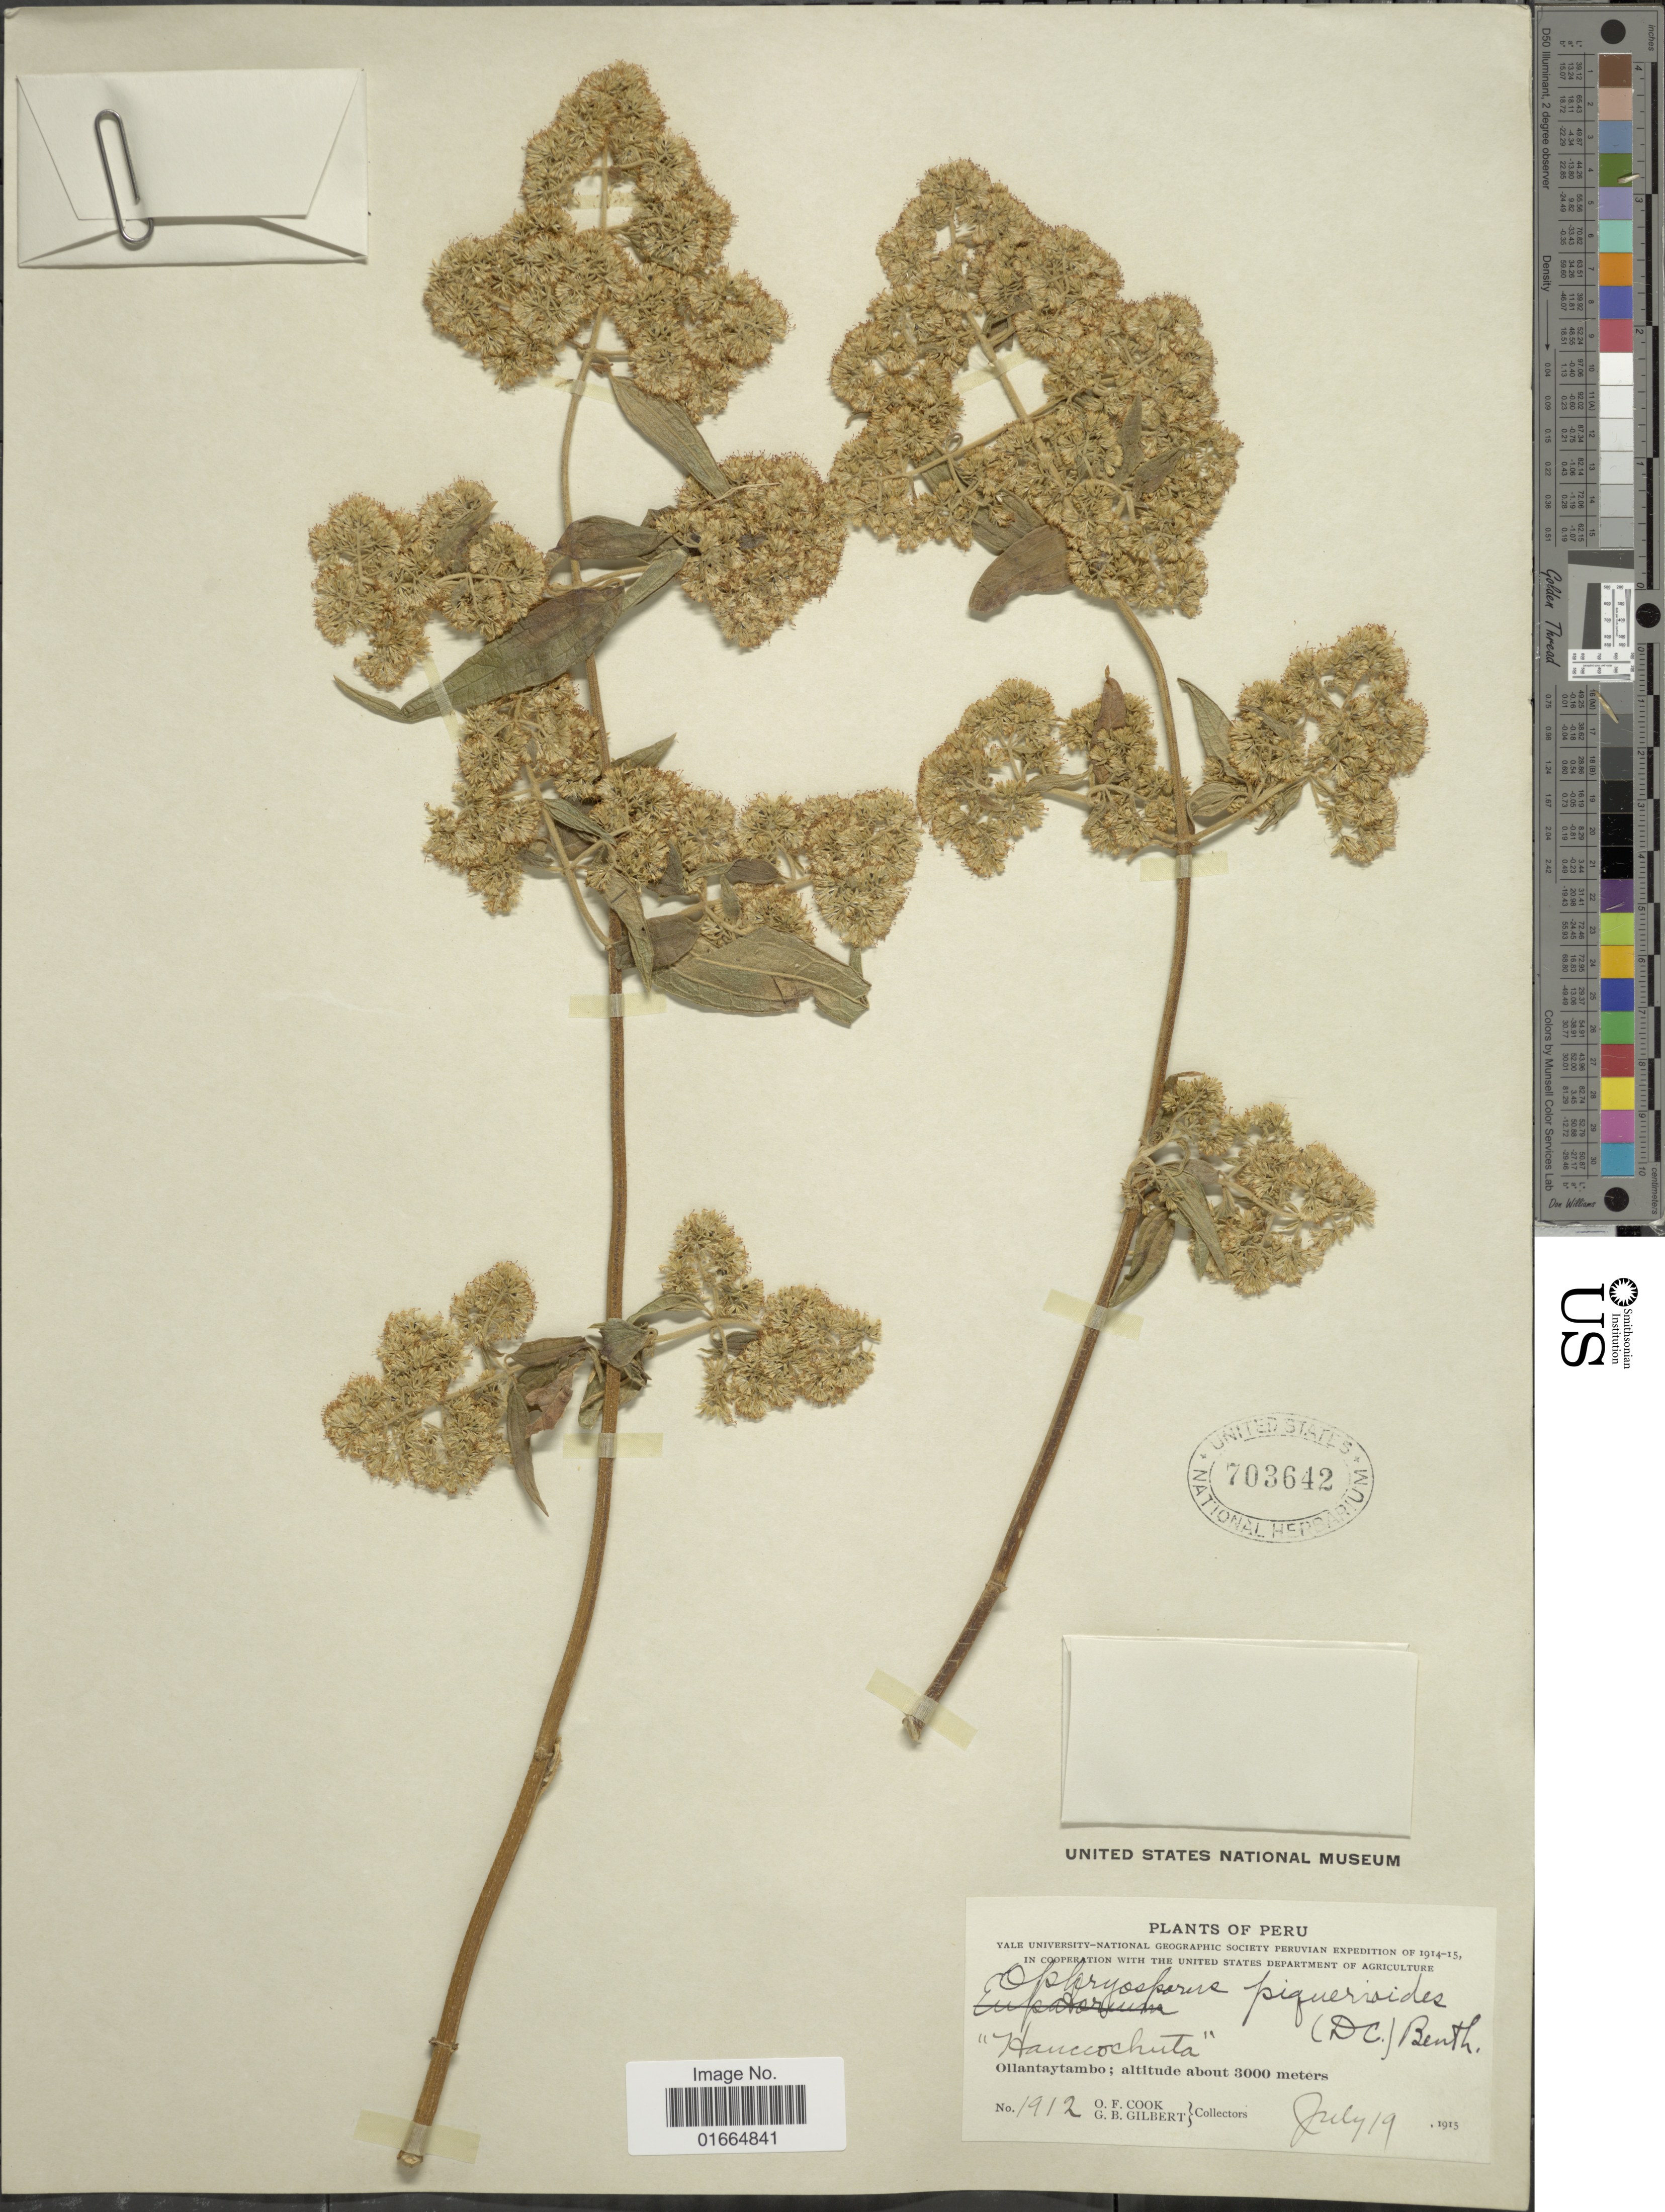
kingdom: Plantae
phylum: Tracheophyta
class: Magnoliopsida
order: Asterales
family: Asteraceae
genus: Ophryosporus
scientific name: Ophryosporus piquerioides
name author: (DC.) Benth. ex Baker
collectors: O. F. Cook & G. B. Gilbert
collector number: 1912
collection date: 1915-07-17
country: Peru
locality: Ollantaytambo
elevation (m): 3000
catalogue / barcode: US 703642